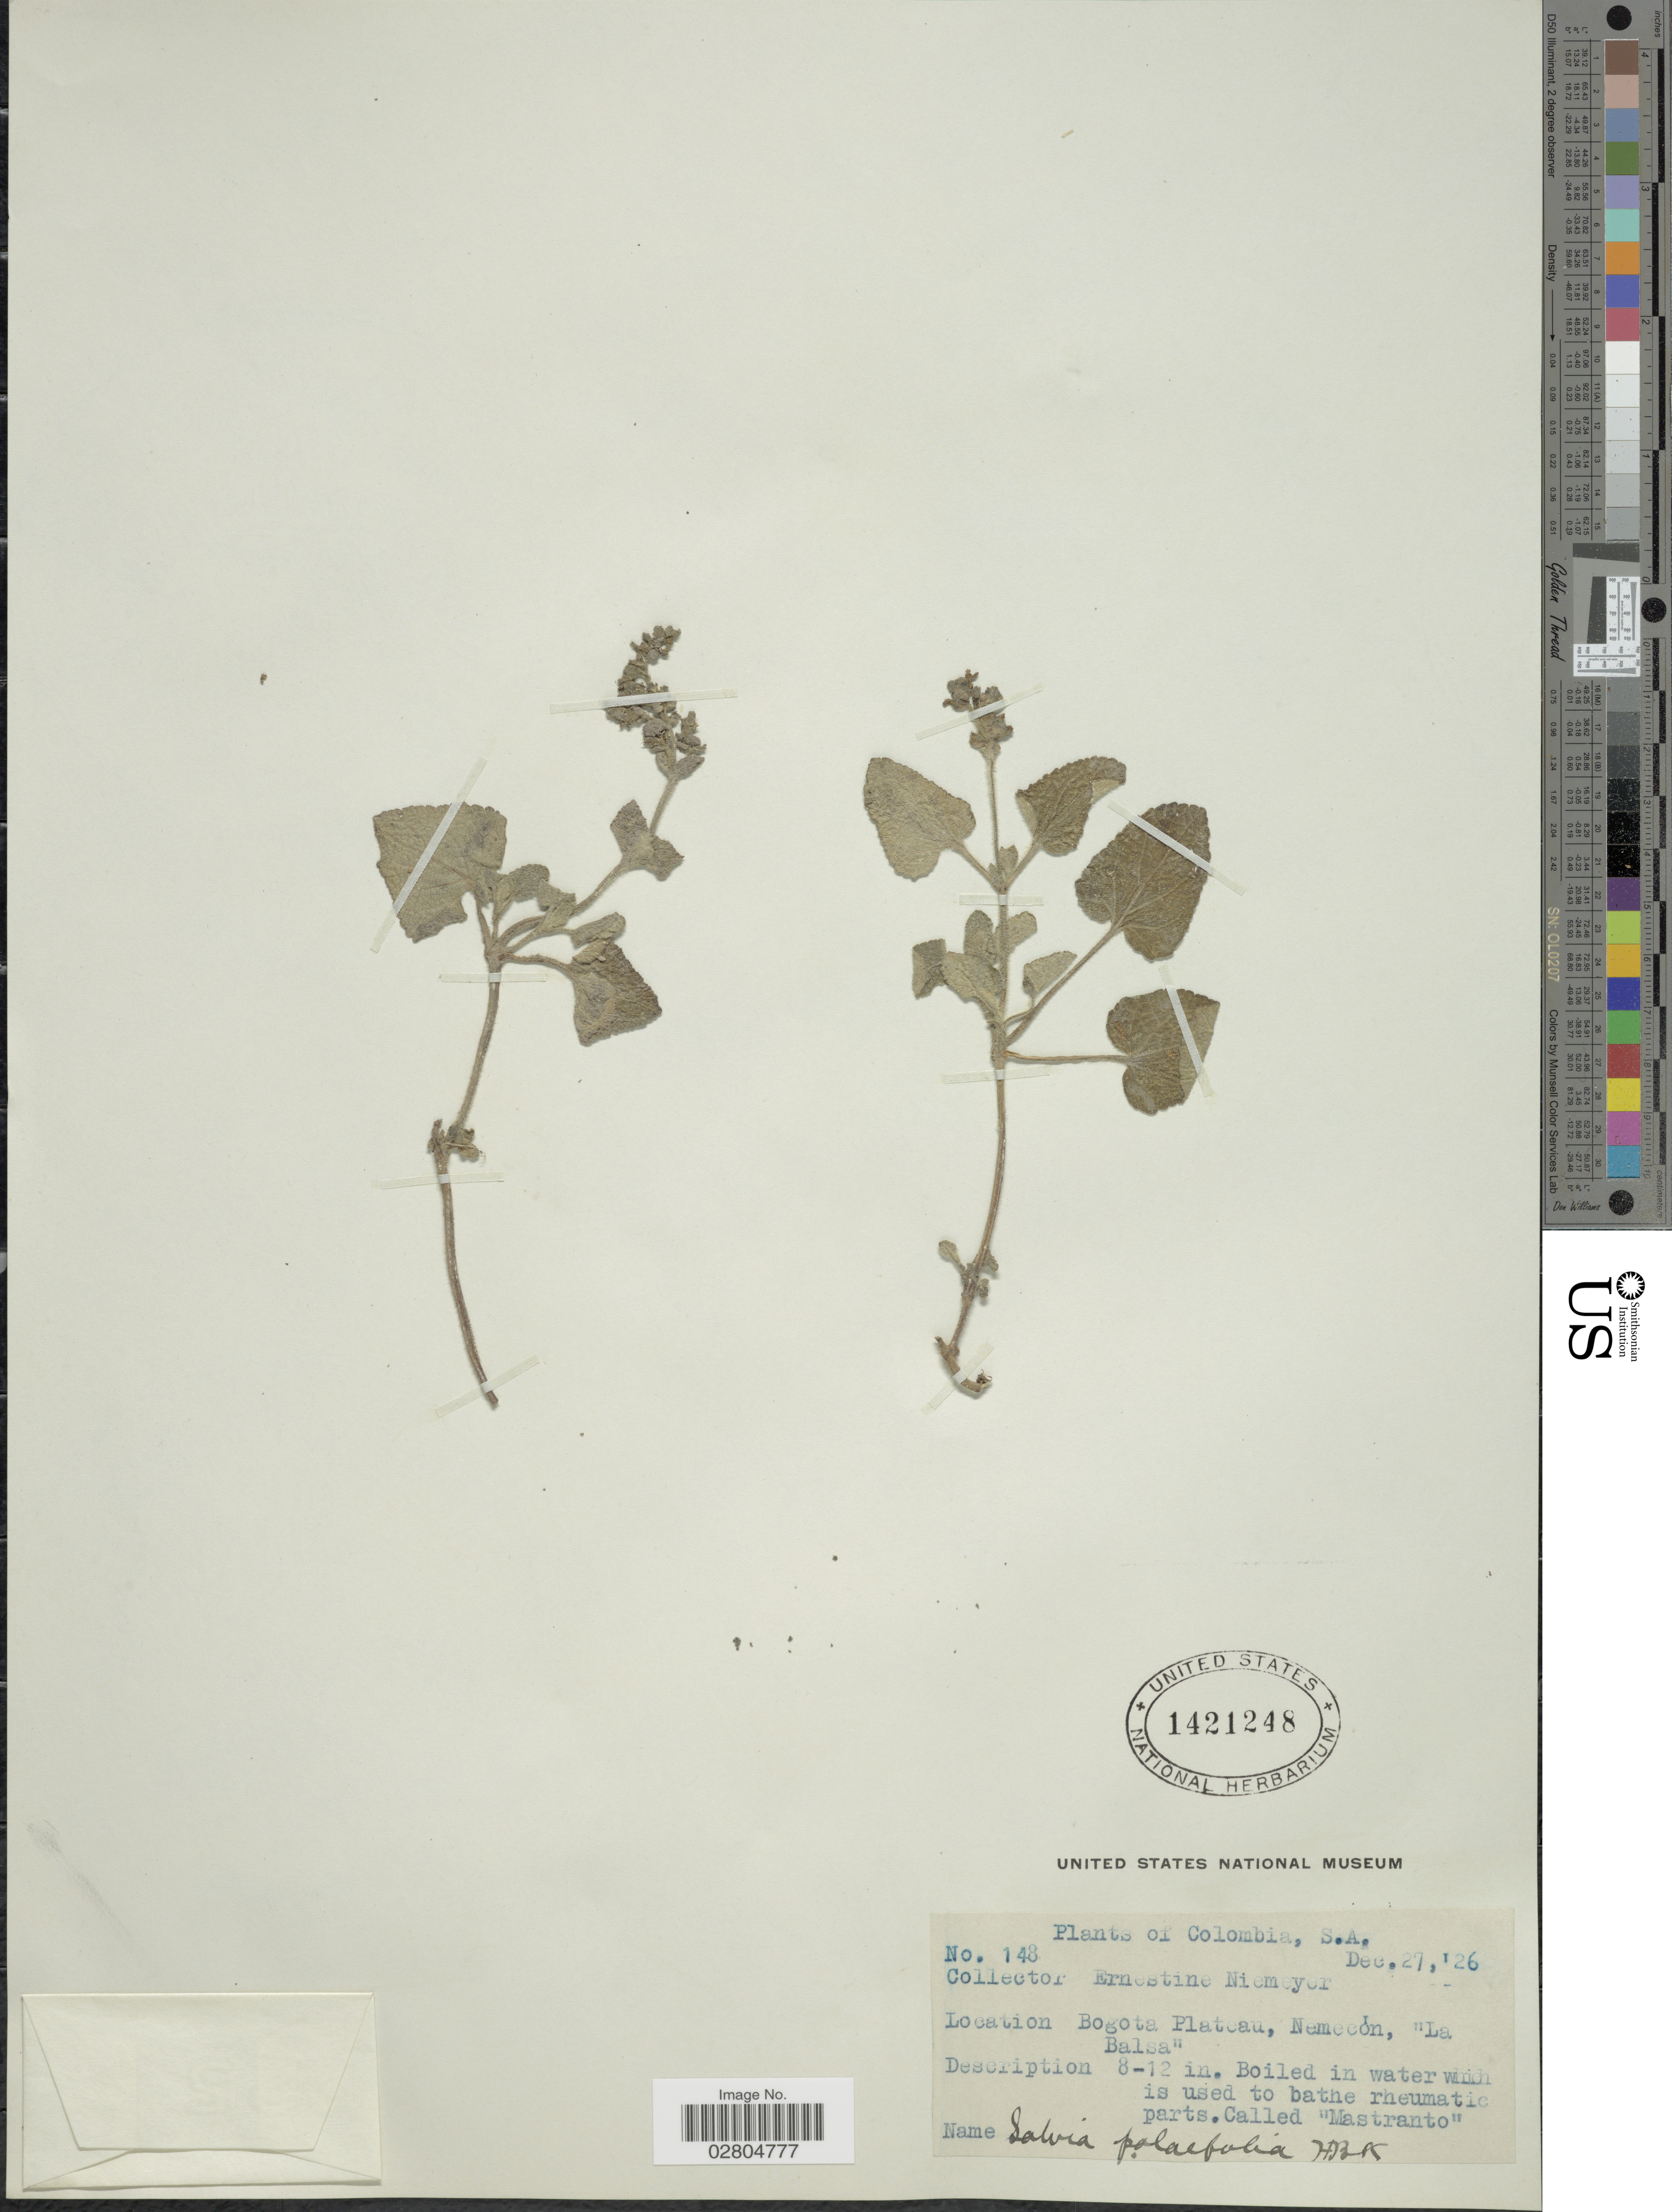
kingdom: Plantae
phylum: Tracheophyta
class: Magnoliopsida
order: Lamiales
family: Lamiaceae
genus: Salvia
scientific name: Salvia palifolia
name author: Kunth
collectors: E. H. Niemeyer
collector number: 148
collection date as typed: Transcribed d/m/y: 27/12/26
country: Colombia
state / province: Bogota D.C.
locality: Bogota Plateau, Nemecón, "La Balsa".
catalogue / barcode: US 1421248